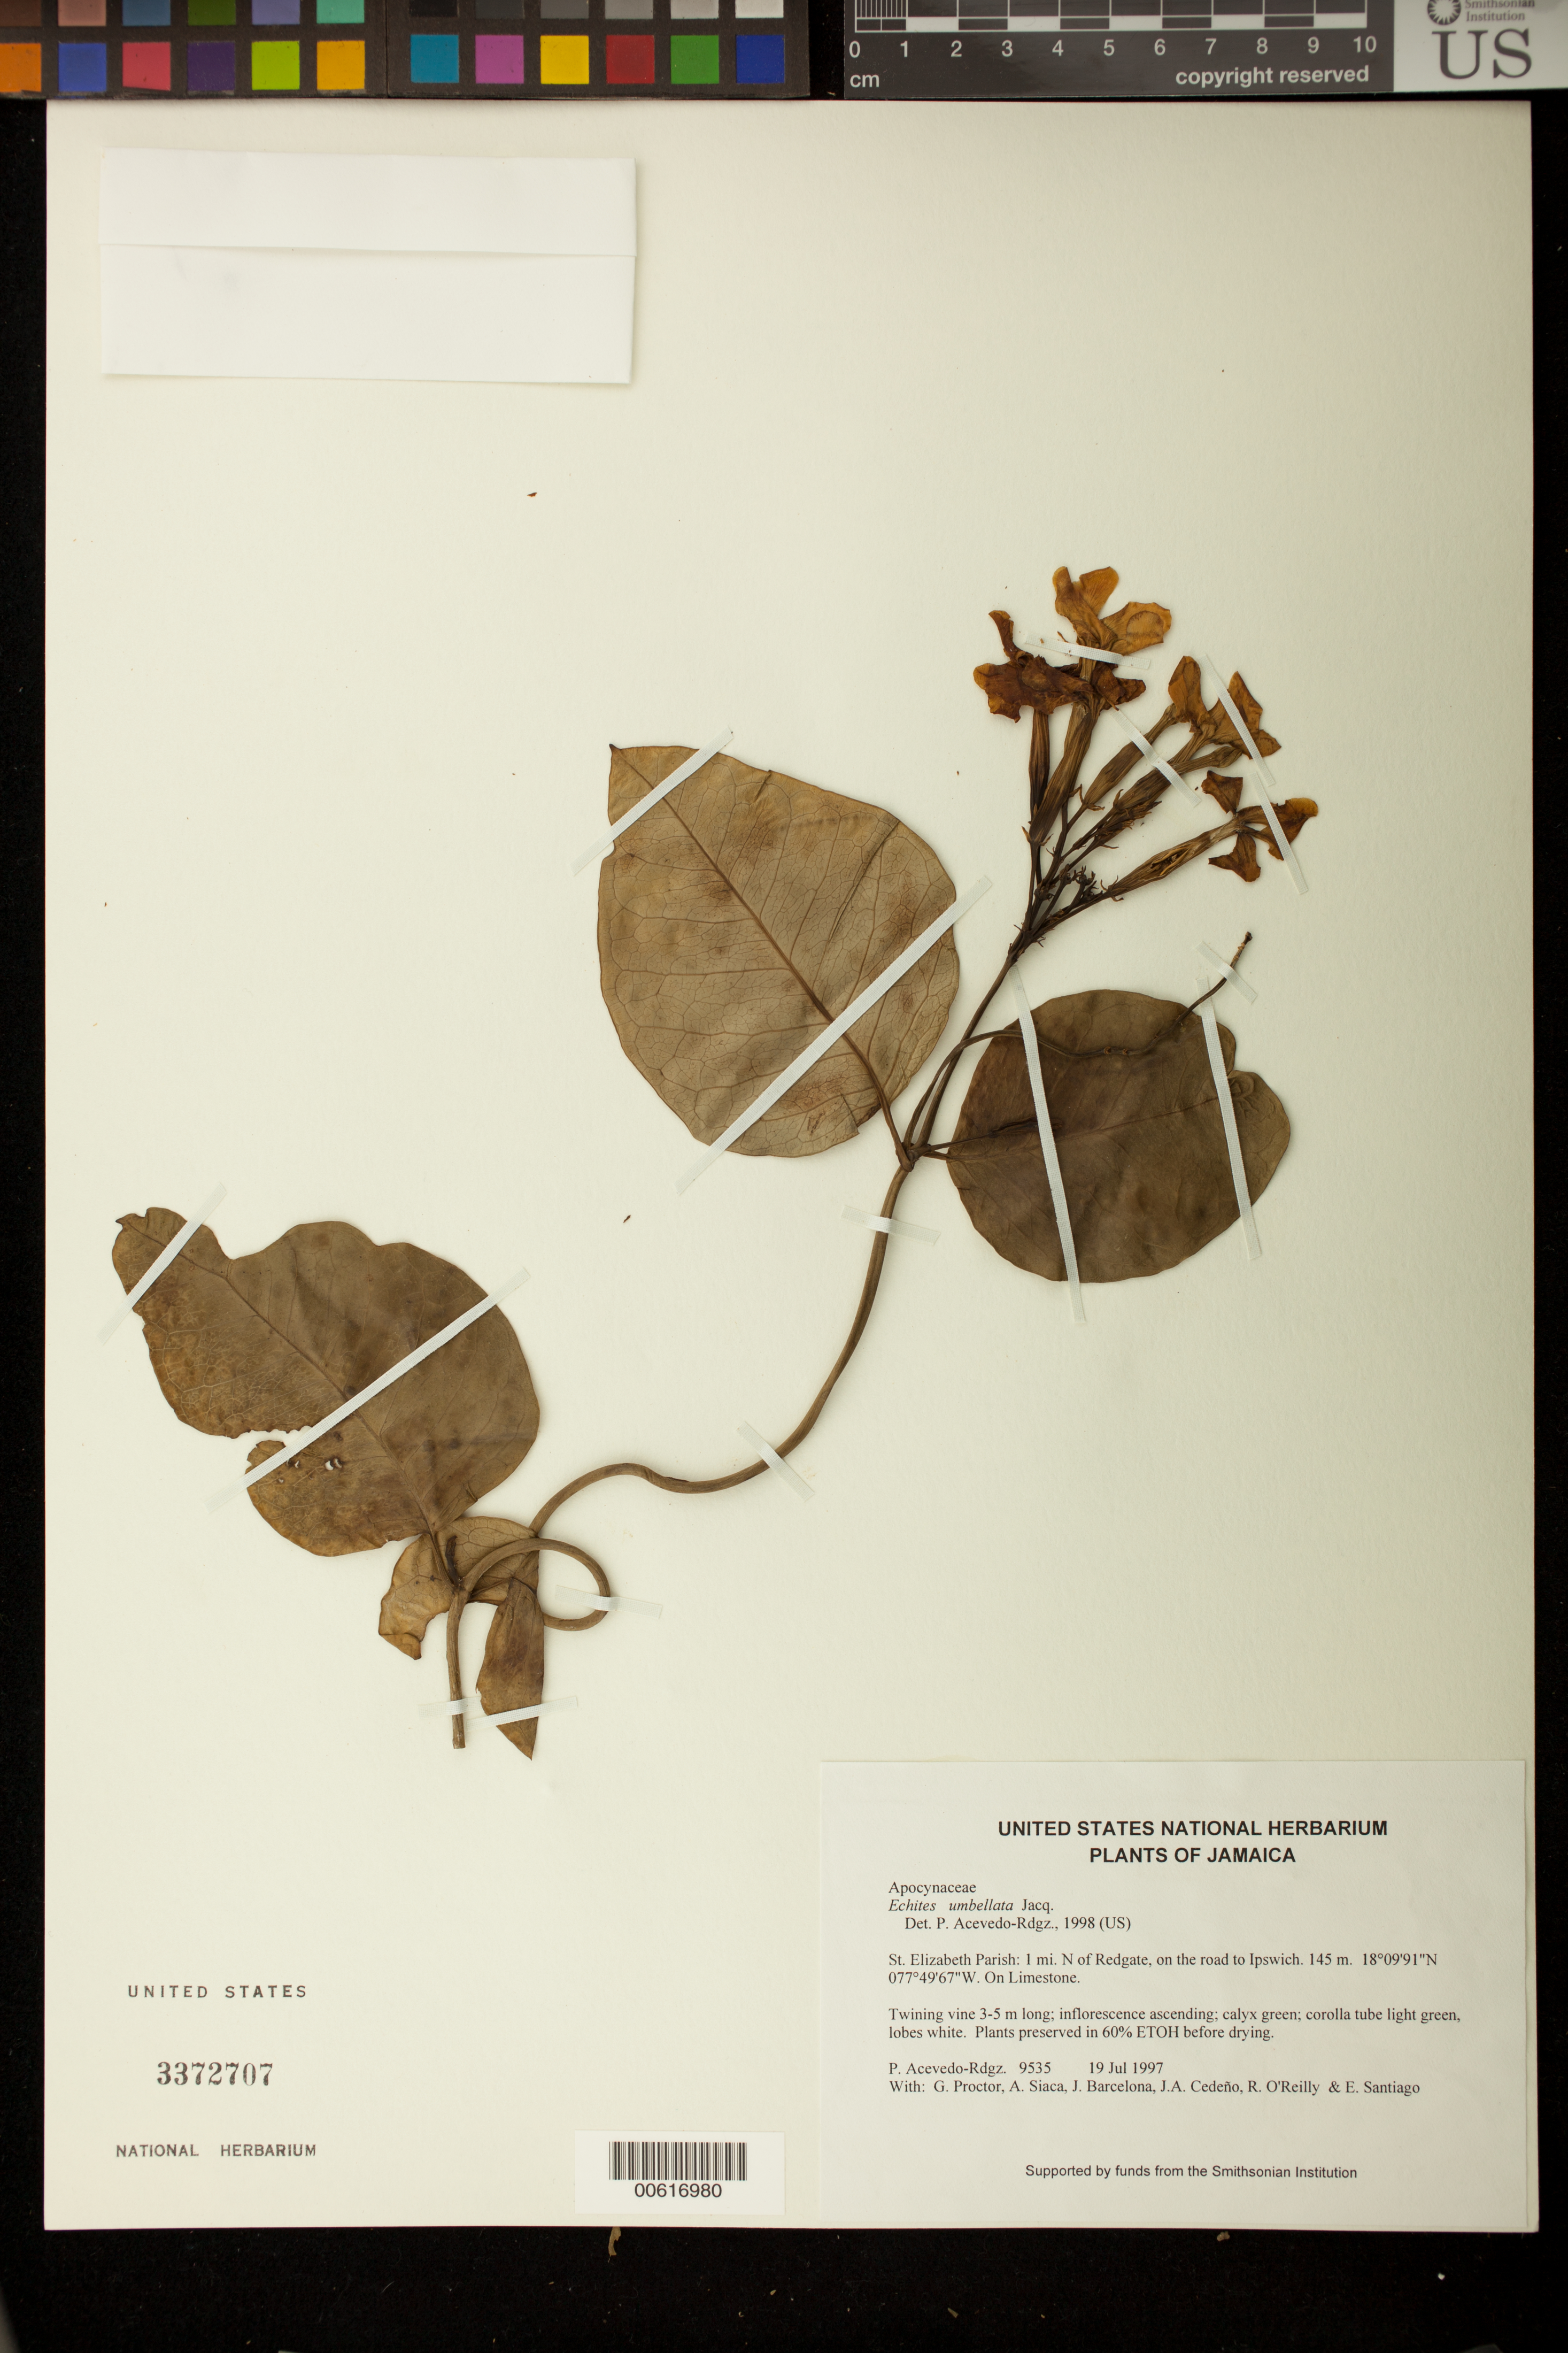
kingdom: Plantae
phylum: Tracheophyta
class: Magnoliopsida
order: Gentianales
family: Apocynaceae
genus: Echites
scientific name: Echites umbellatus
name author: Jacq.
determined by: Acevedo-Rodríguez, P., (BOT), Smithsonian Institution - National Museum of Natural History (UNITED STATES)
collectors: P. Acevedo-Rodr., G. R. Proctor, A. Siaca, J. Barcelona, J. A. Cedeño M. & R. O'Reilly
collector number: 9535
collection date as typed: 19 Jul 1997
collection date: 1997-07-19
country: Jamaica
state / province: Saint Elizabeth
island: Jamaica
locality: St. Elizabeth Parish: 1 mi. N of Redgate, on the road to Ipswich.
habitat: On Limestone.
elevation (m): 145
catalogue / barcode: US 3372707